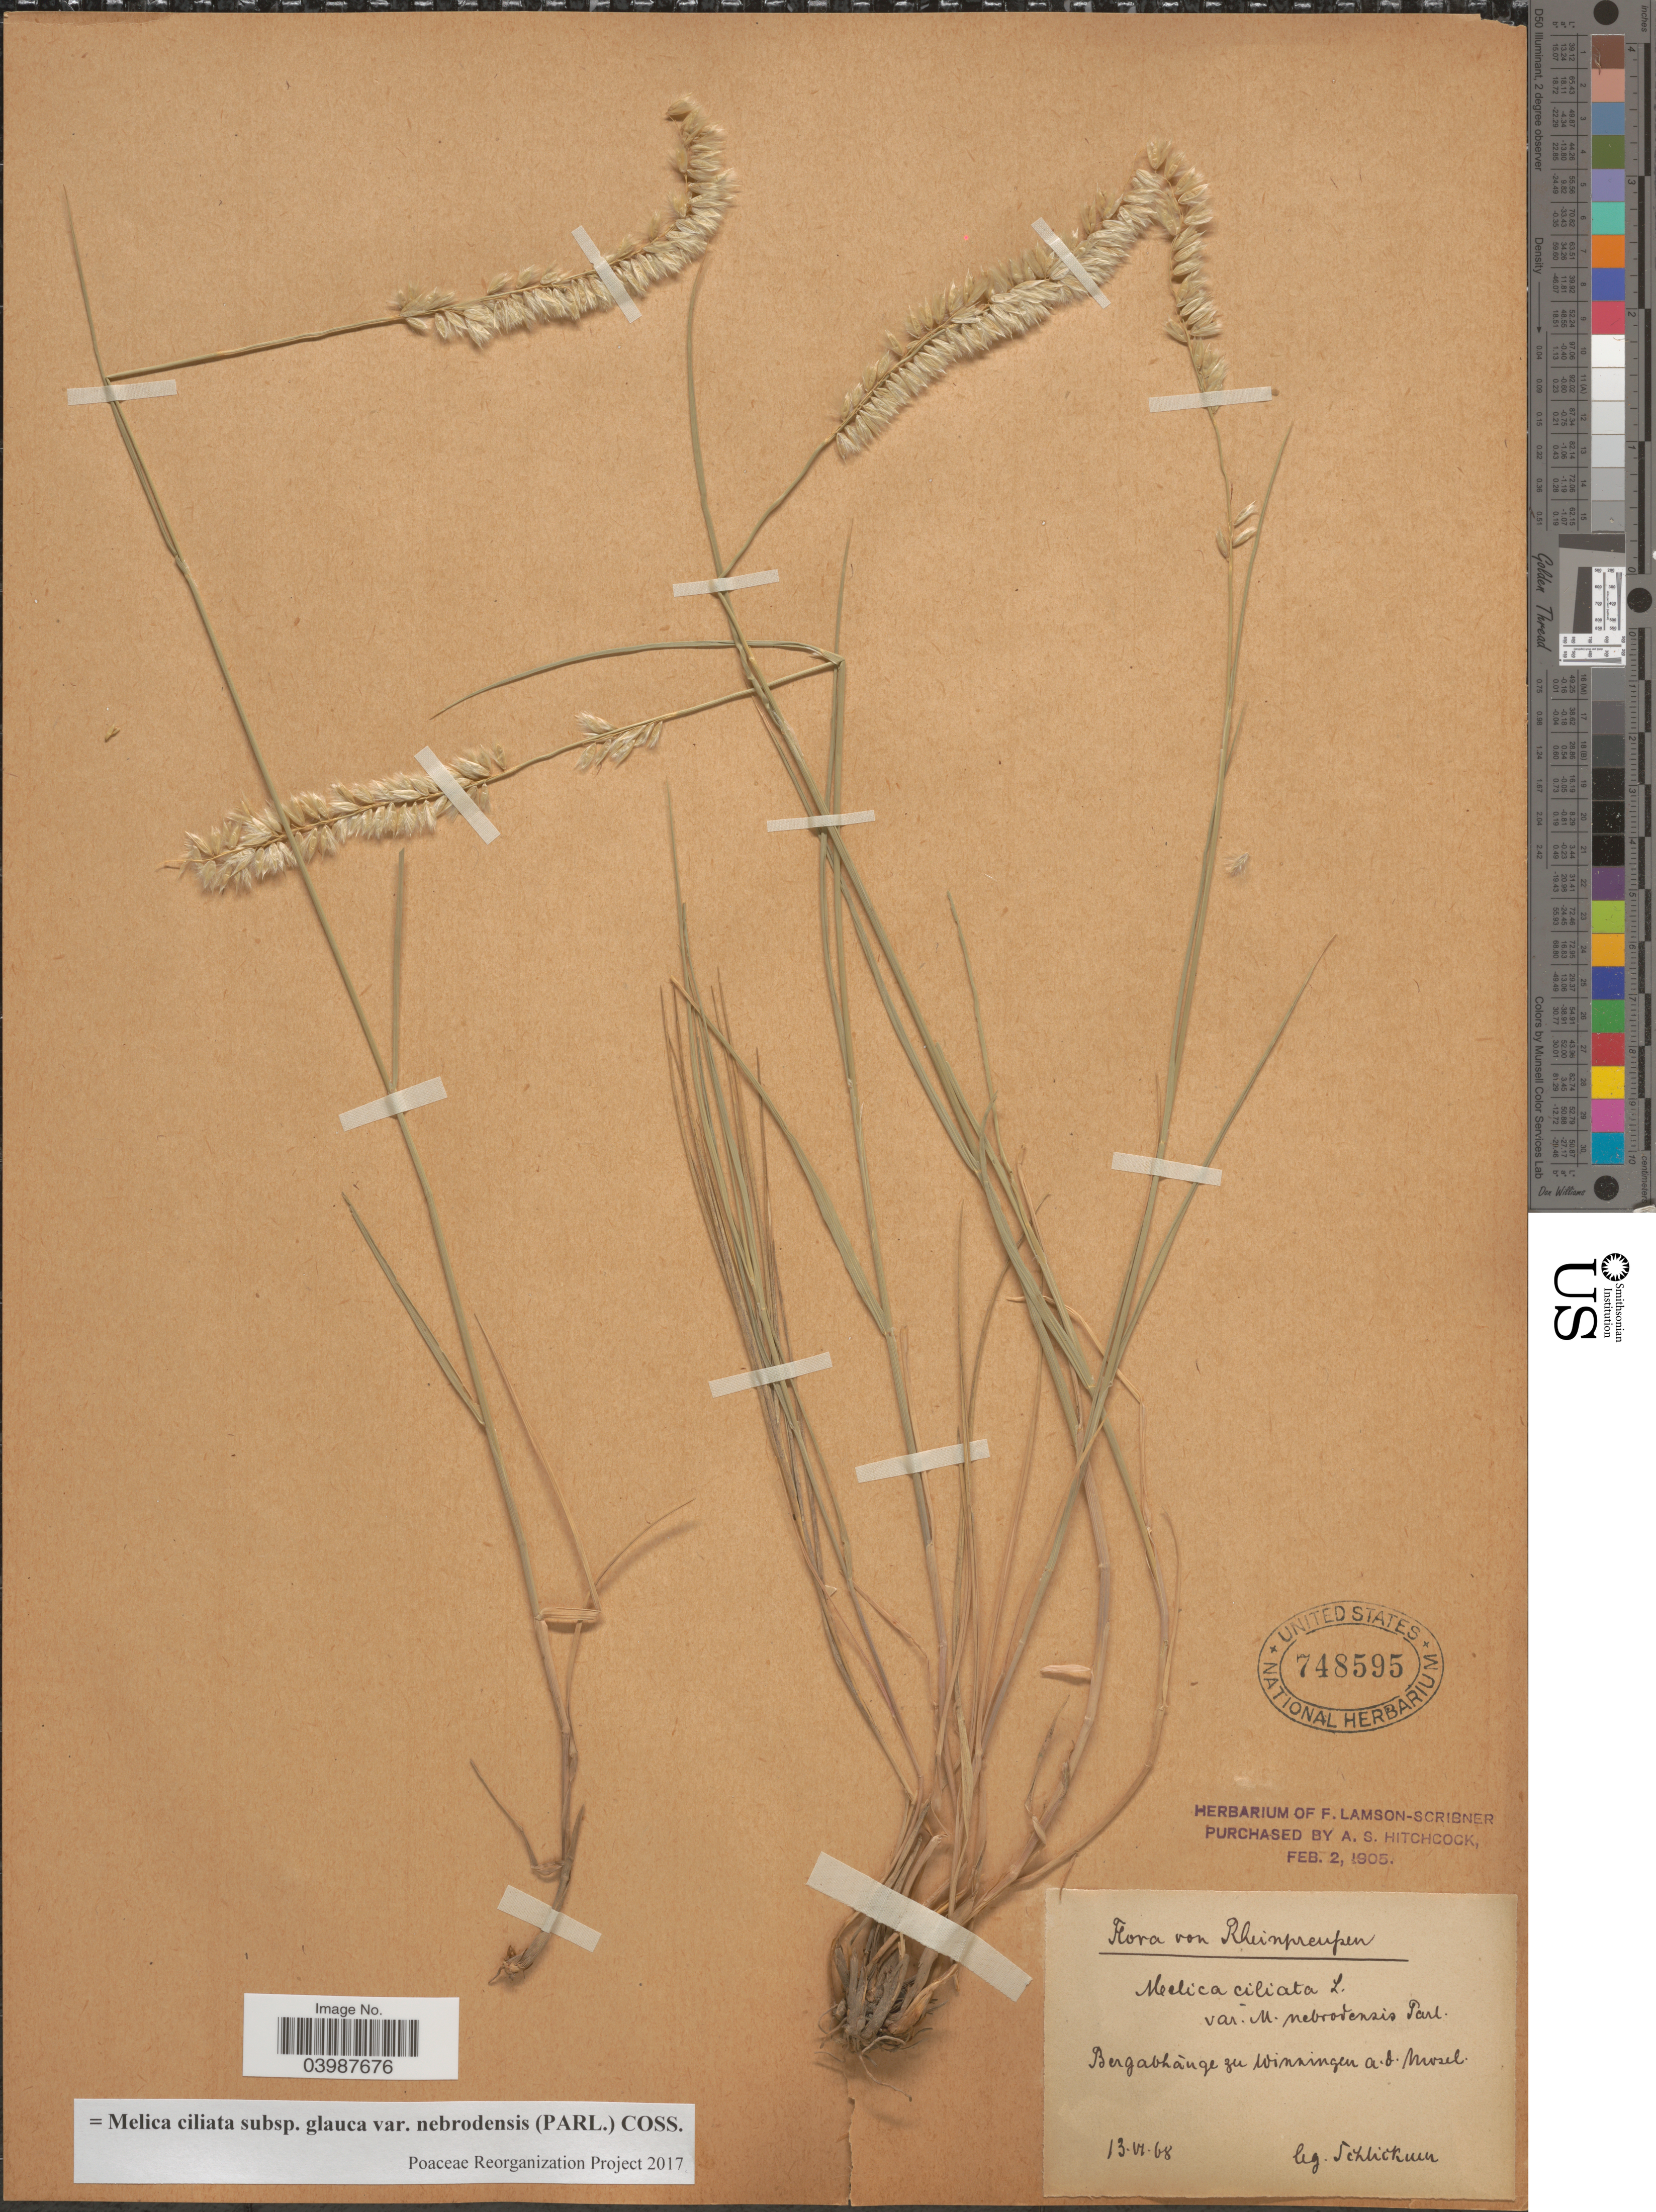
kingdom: Plantae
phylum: Tracheophyta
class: Liliopsida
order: Poales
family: Poaceae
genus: Melica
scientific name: Melica ciliata subsp. glauca var. nebrodensis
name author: (Parl.) Coss.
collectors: -. Schlickum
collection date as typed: Transcribed d/m/y: 13/6/68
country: Germany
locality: Rheinpreussen. Bergabhànge zu Winzingen a.d. Mosel.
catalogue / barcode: US 748595